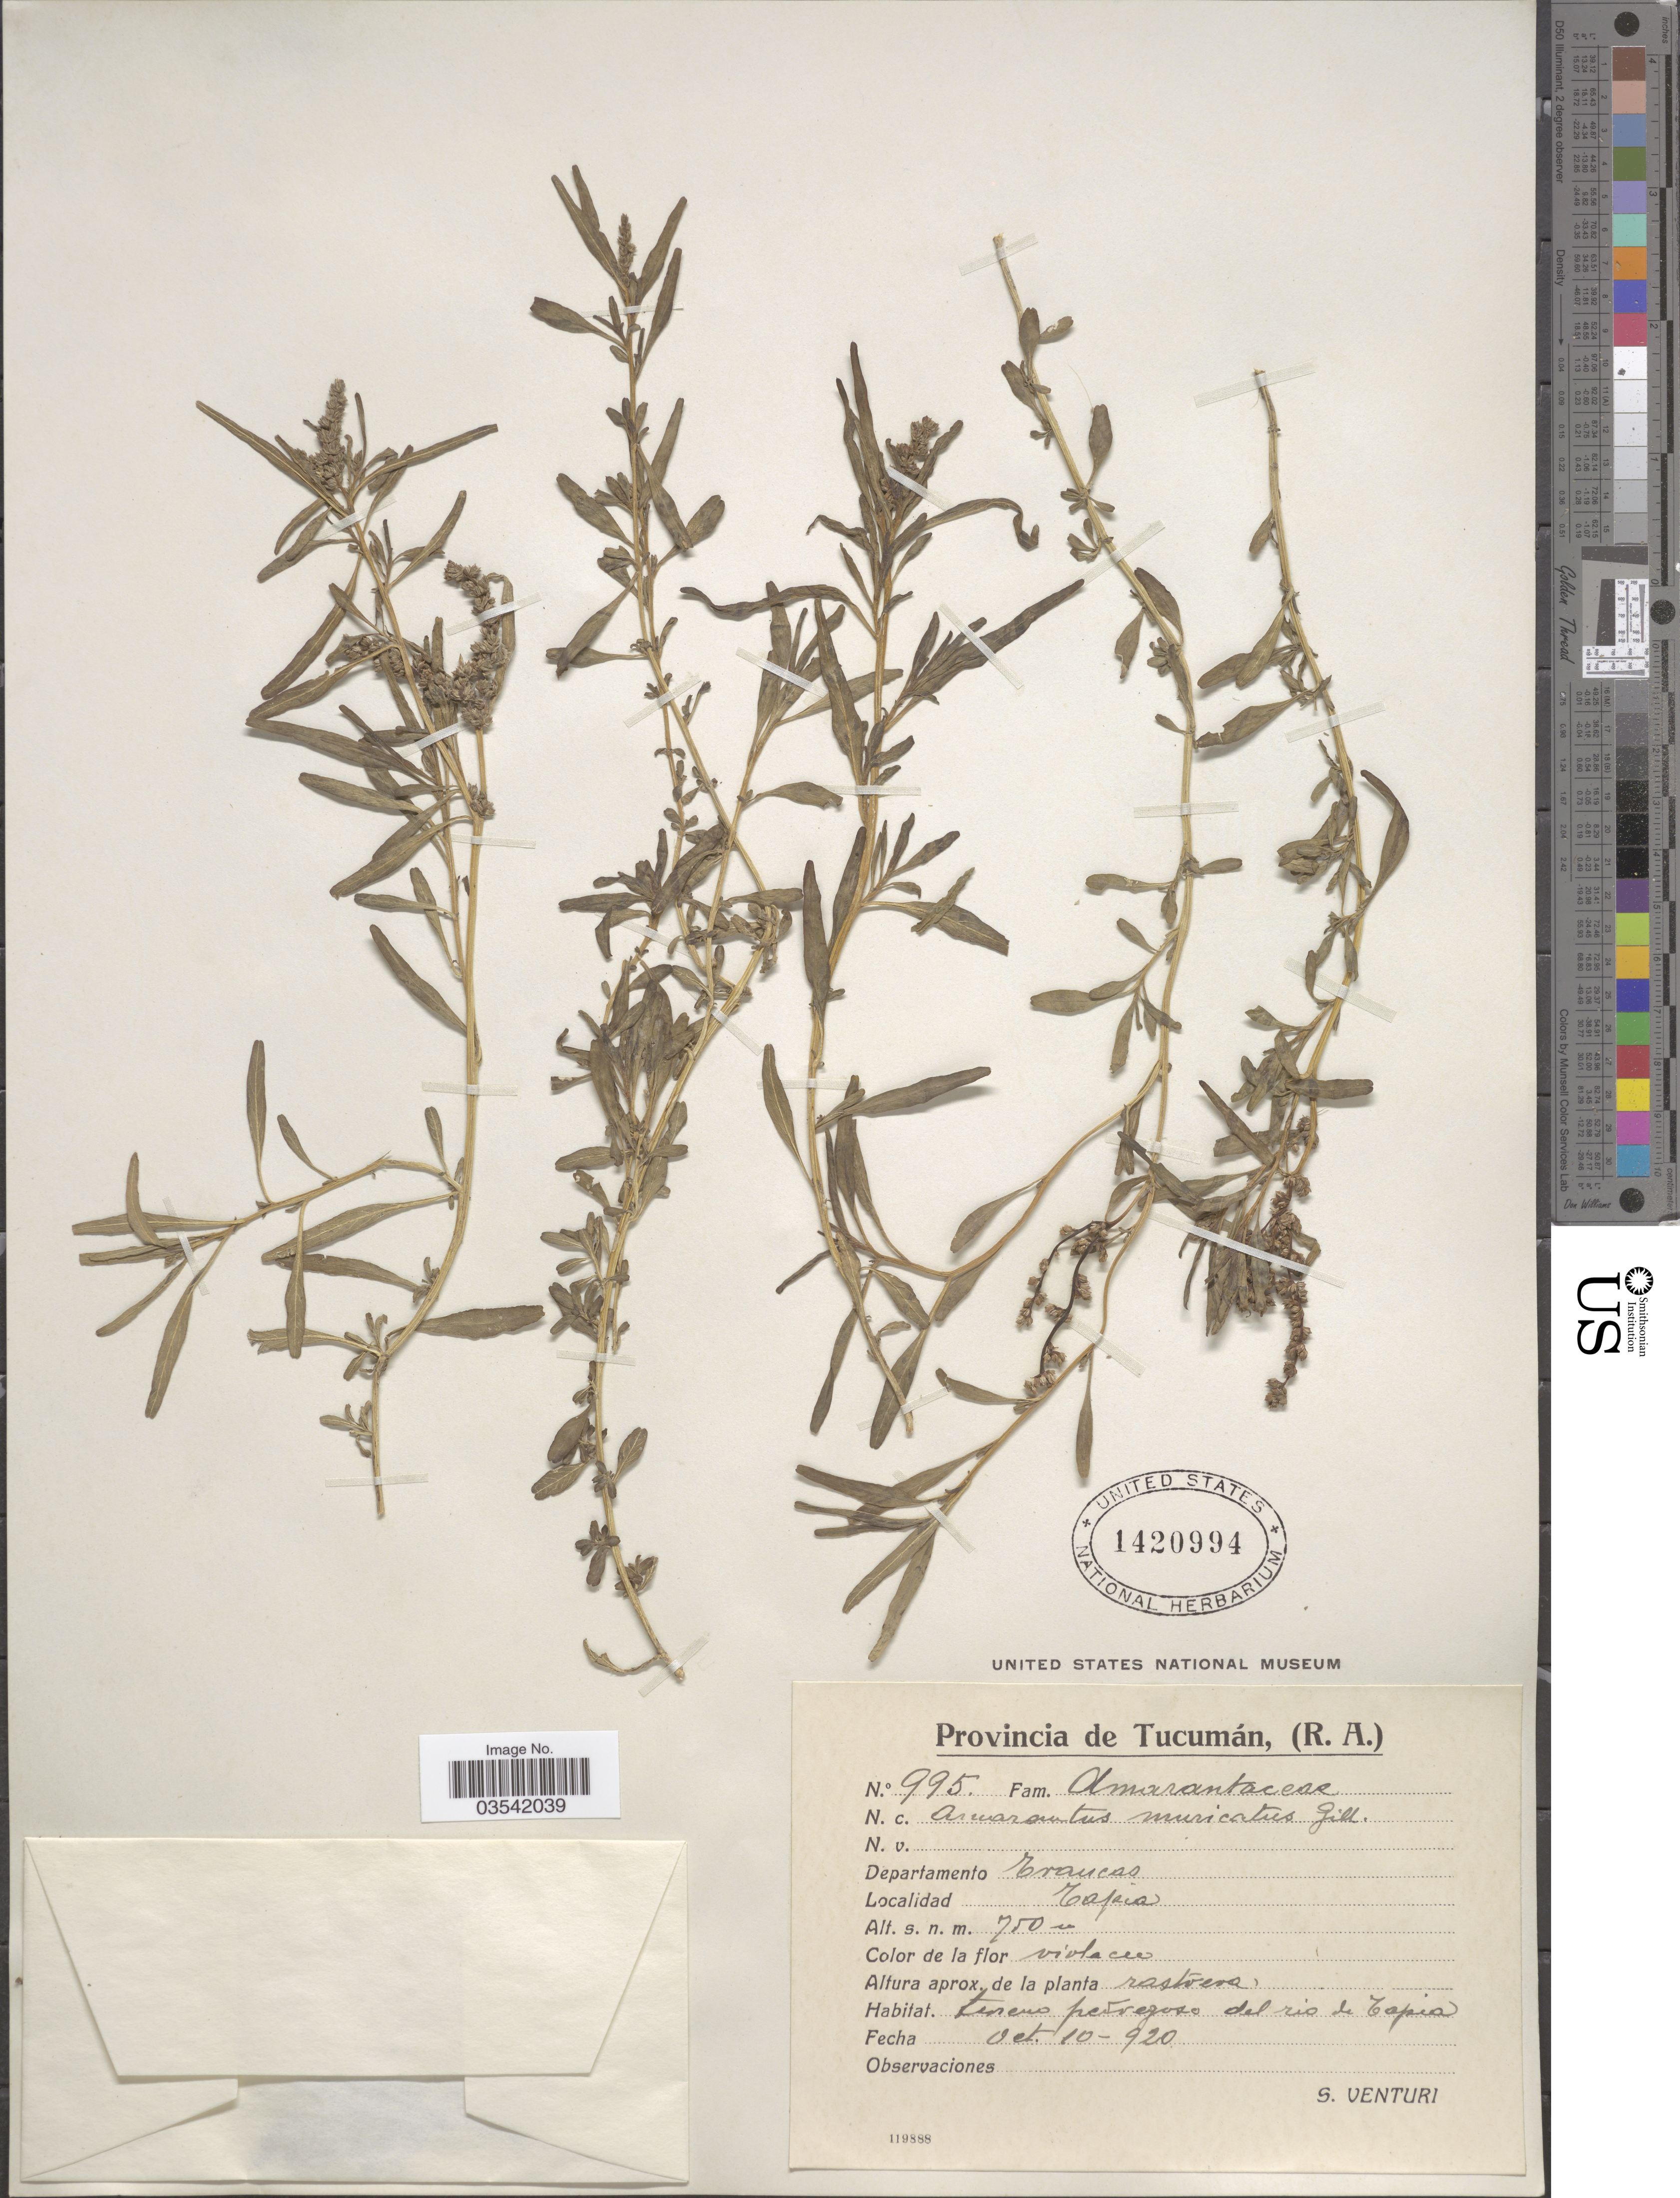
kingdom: Plantae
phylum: Tracheophyta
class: Magnoliopsida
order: Caryophyllales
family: Amaranthaceae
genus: Amaranthus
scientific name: Amaranthus muricatus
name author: (Moq.) Hieron.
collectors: S. Venturi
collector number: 995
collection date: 1920-10-10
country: Argentina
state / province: Tucuman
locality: Departamento Trancas. Tapia.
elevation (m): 750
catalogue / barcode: US 1420994